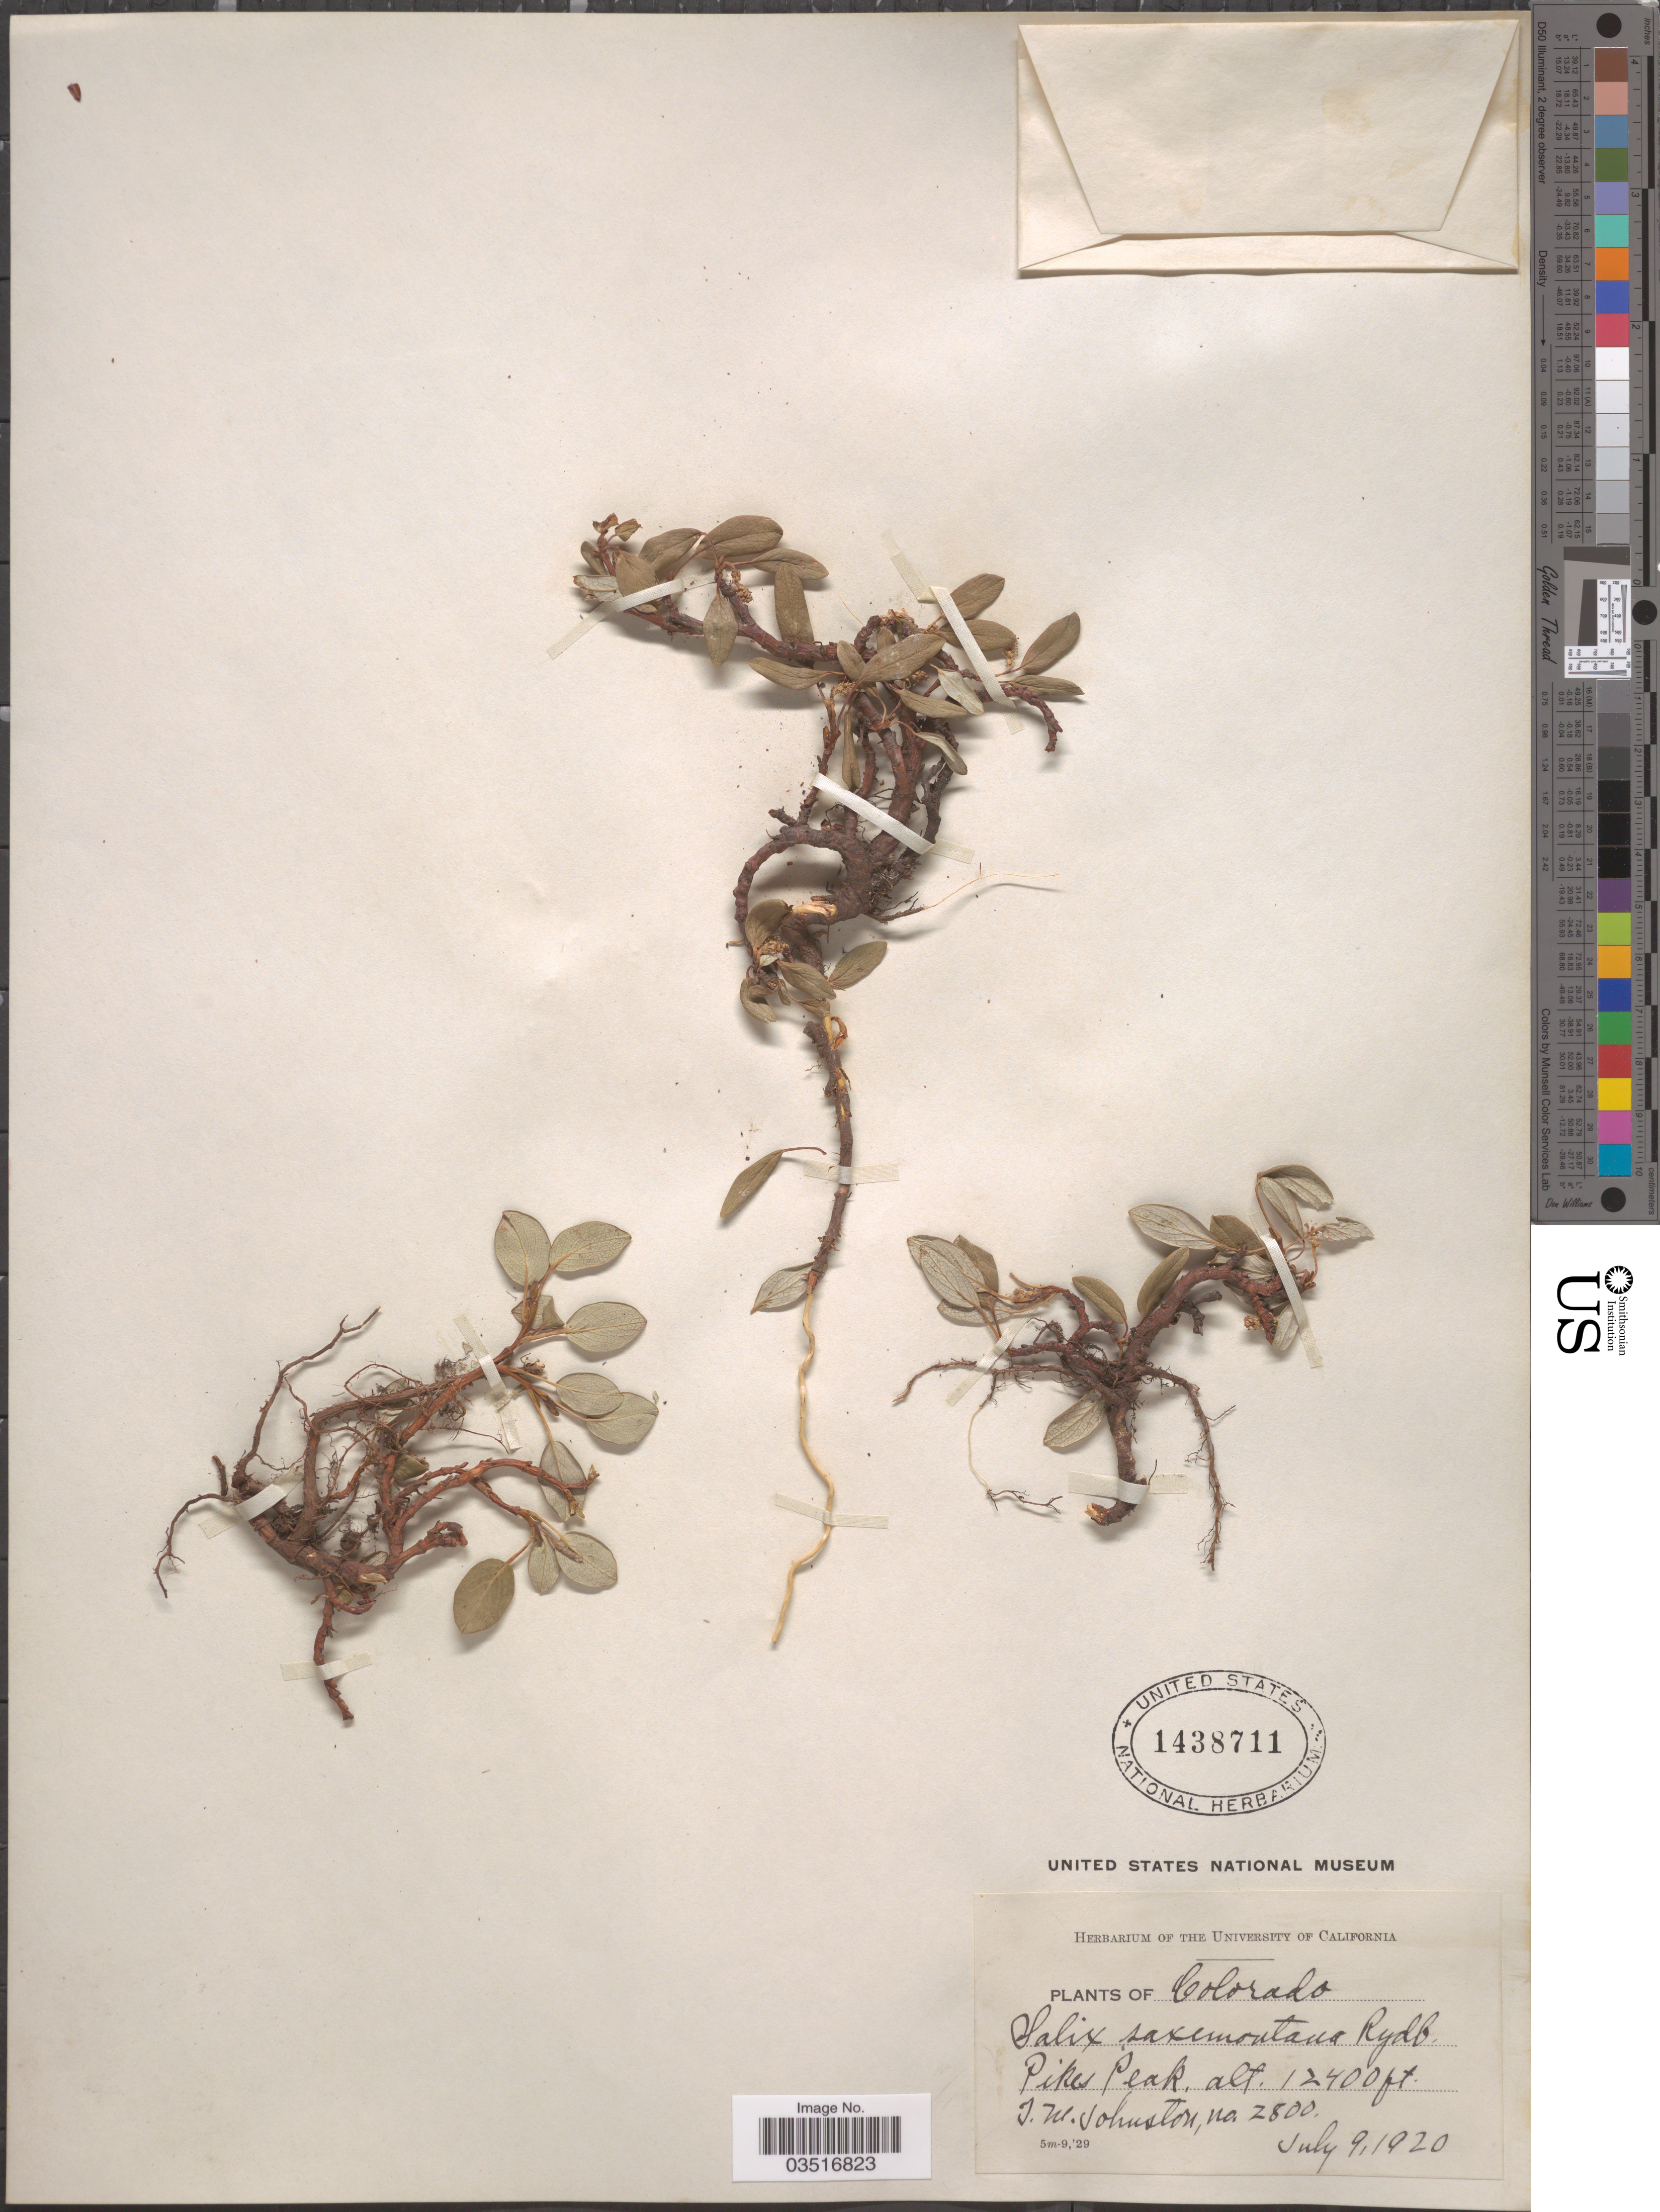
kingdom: Plantae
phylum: Tracheophyta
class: Magnoliopsida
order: Malpighiales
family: Salicaceae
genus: Salix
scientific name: Salix saximontana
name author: Rydb.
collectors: I.M. Johnston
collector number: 2800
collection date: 1920-07-09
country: United States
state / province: Colorado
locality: Pikes Peak.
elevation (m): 3780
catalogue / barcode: US 1438711